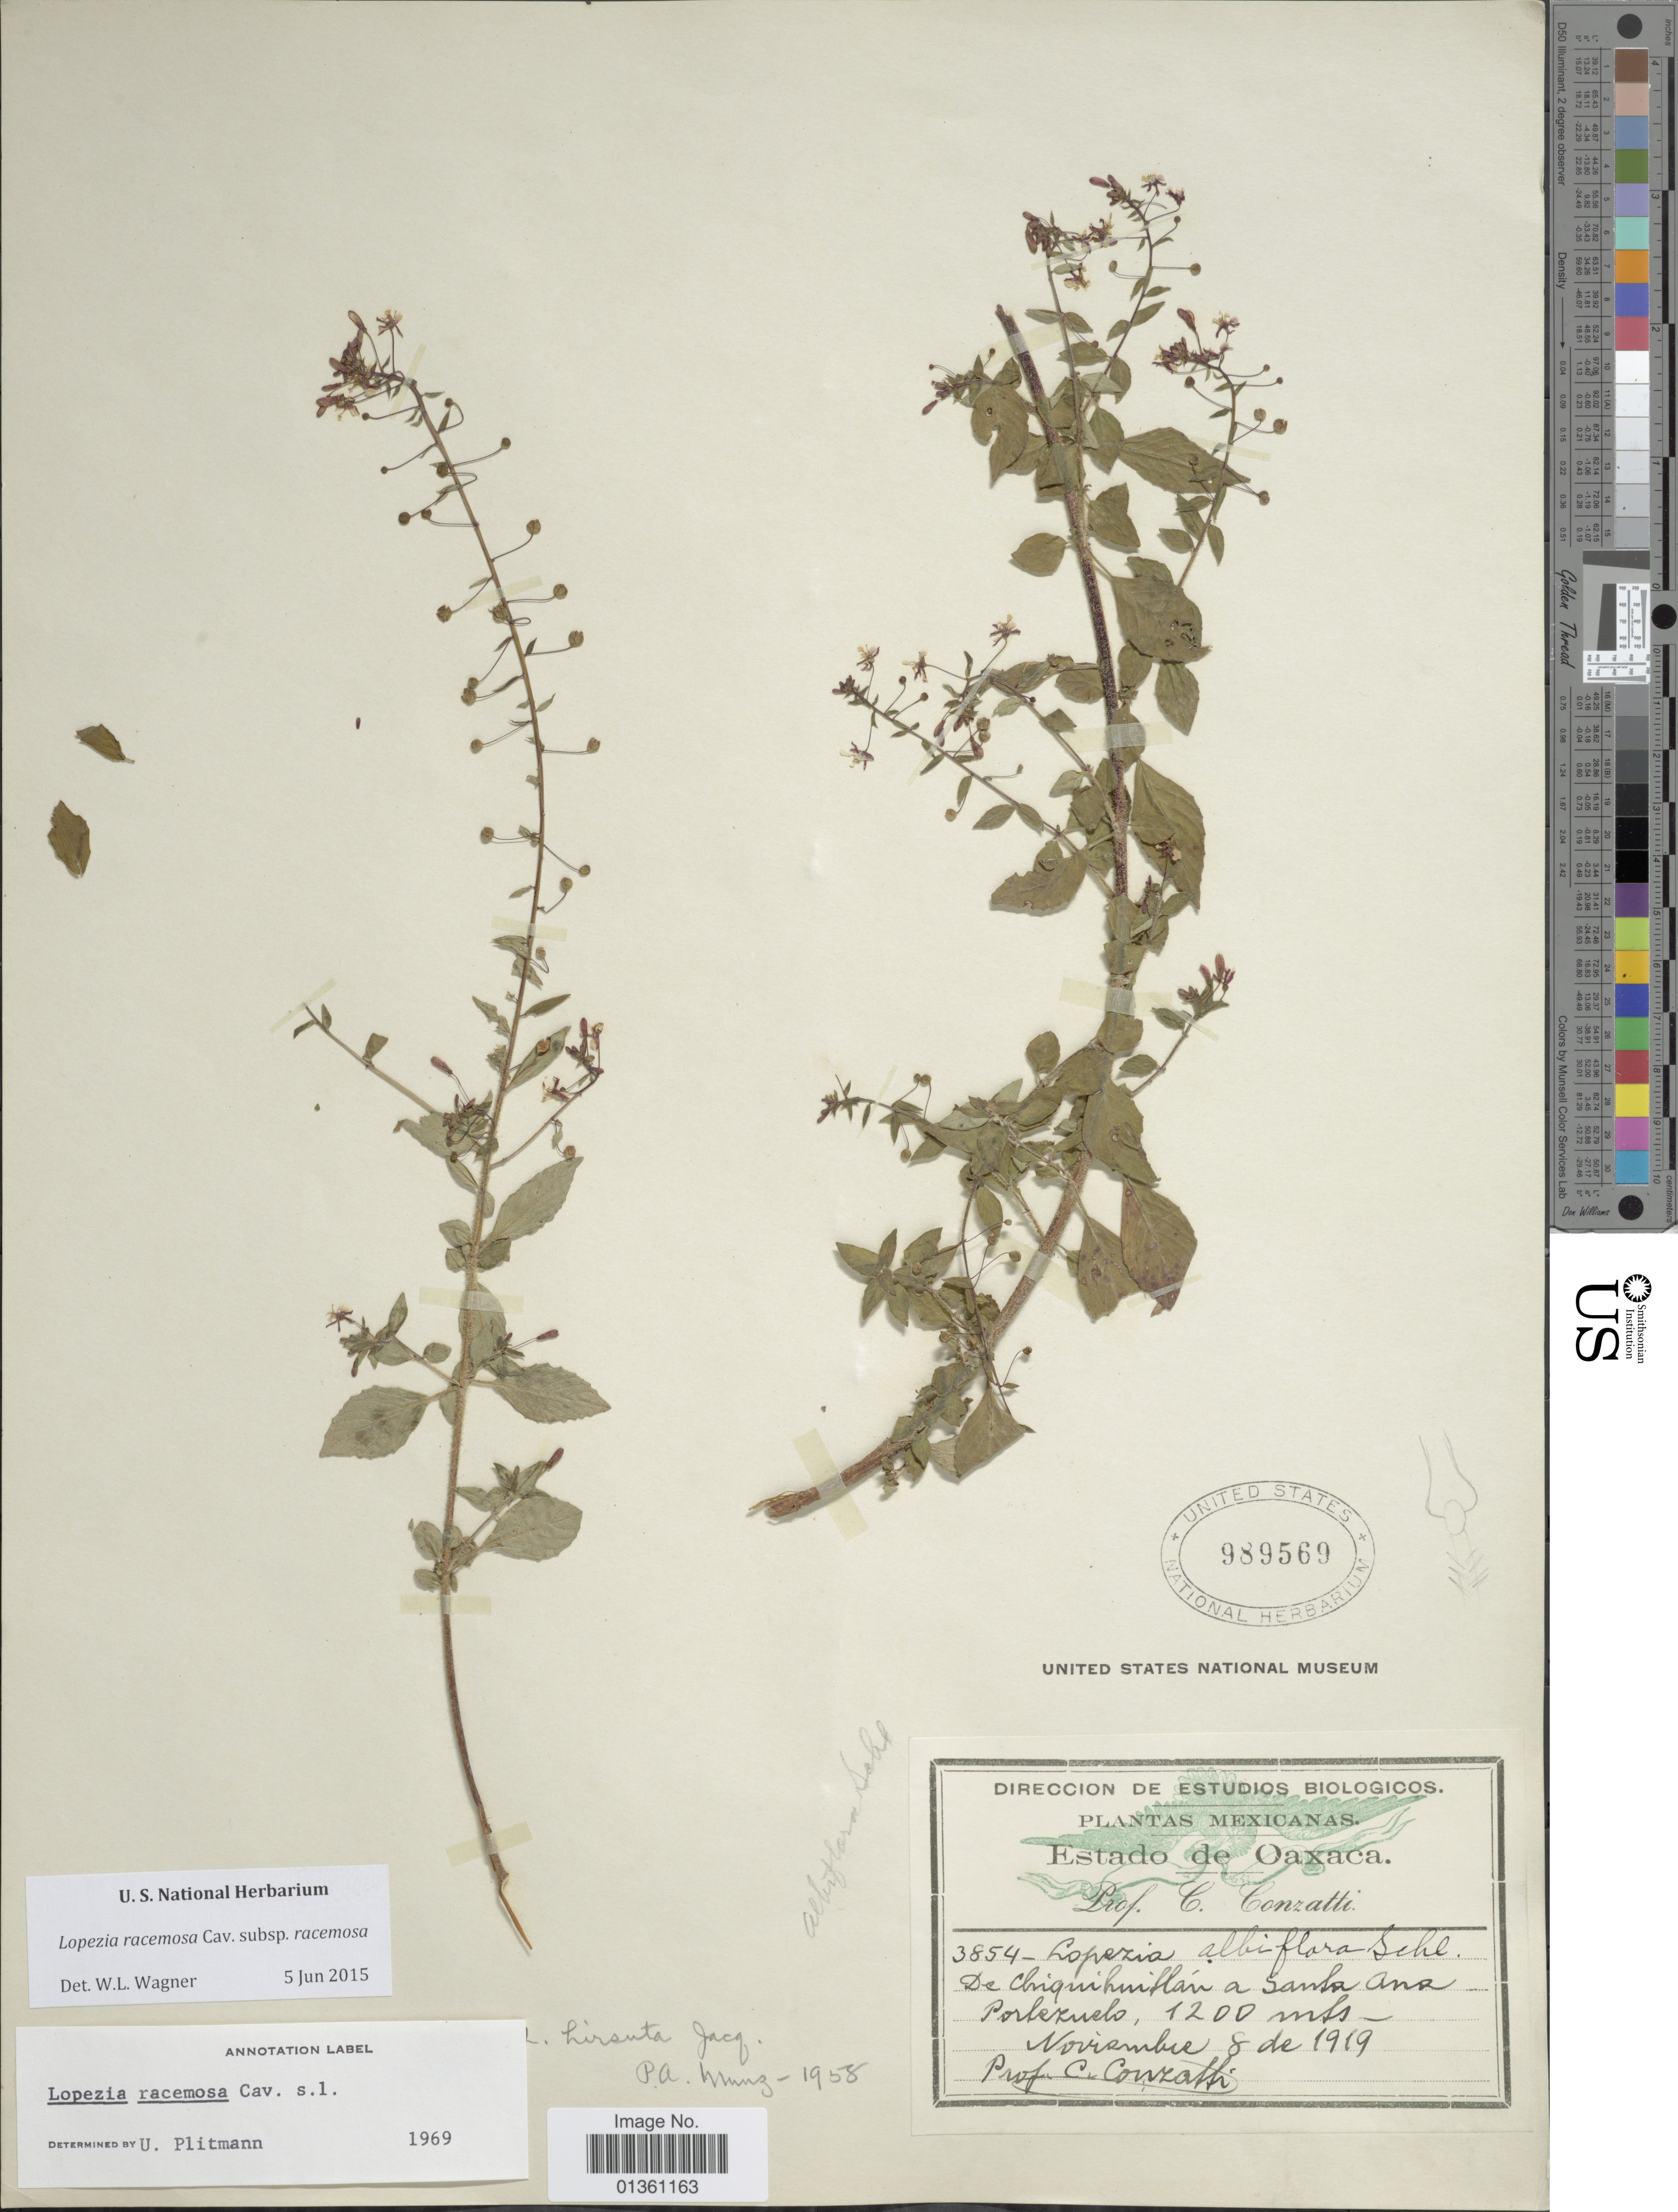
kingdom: Plantae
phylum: Tracheophyta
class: Magnoliopsida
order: Myrtales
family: Onagraceae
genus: Lopezia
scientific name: Lopezia racemosa subsp. racemosa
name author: Cav.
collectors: C. Conzatti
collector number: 3854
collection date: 1919-11-08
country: Mexico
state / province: Oaxaca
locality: De Chiquihuitlán a Santa Ana - Portezuelo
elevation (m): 1200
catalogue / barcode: US 989569